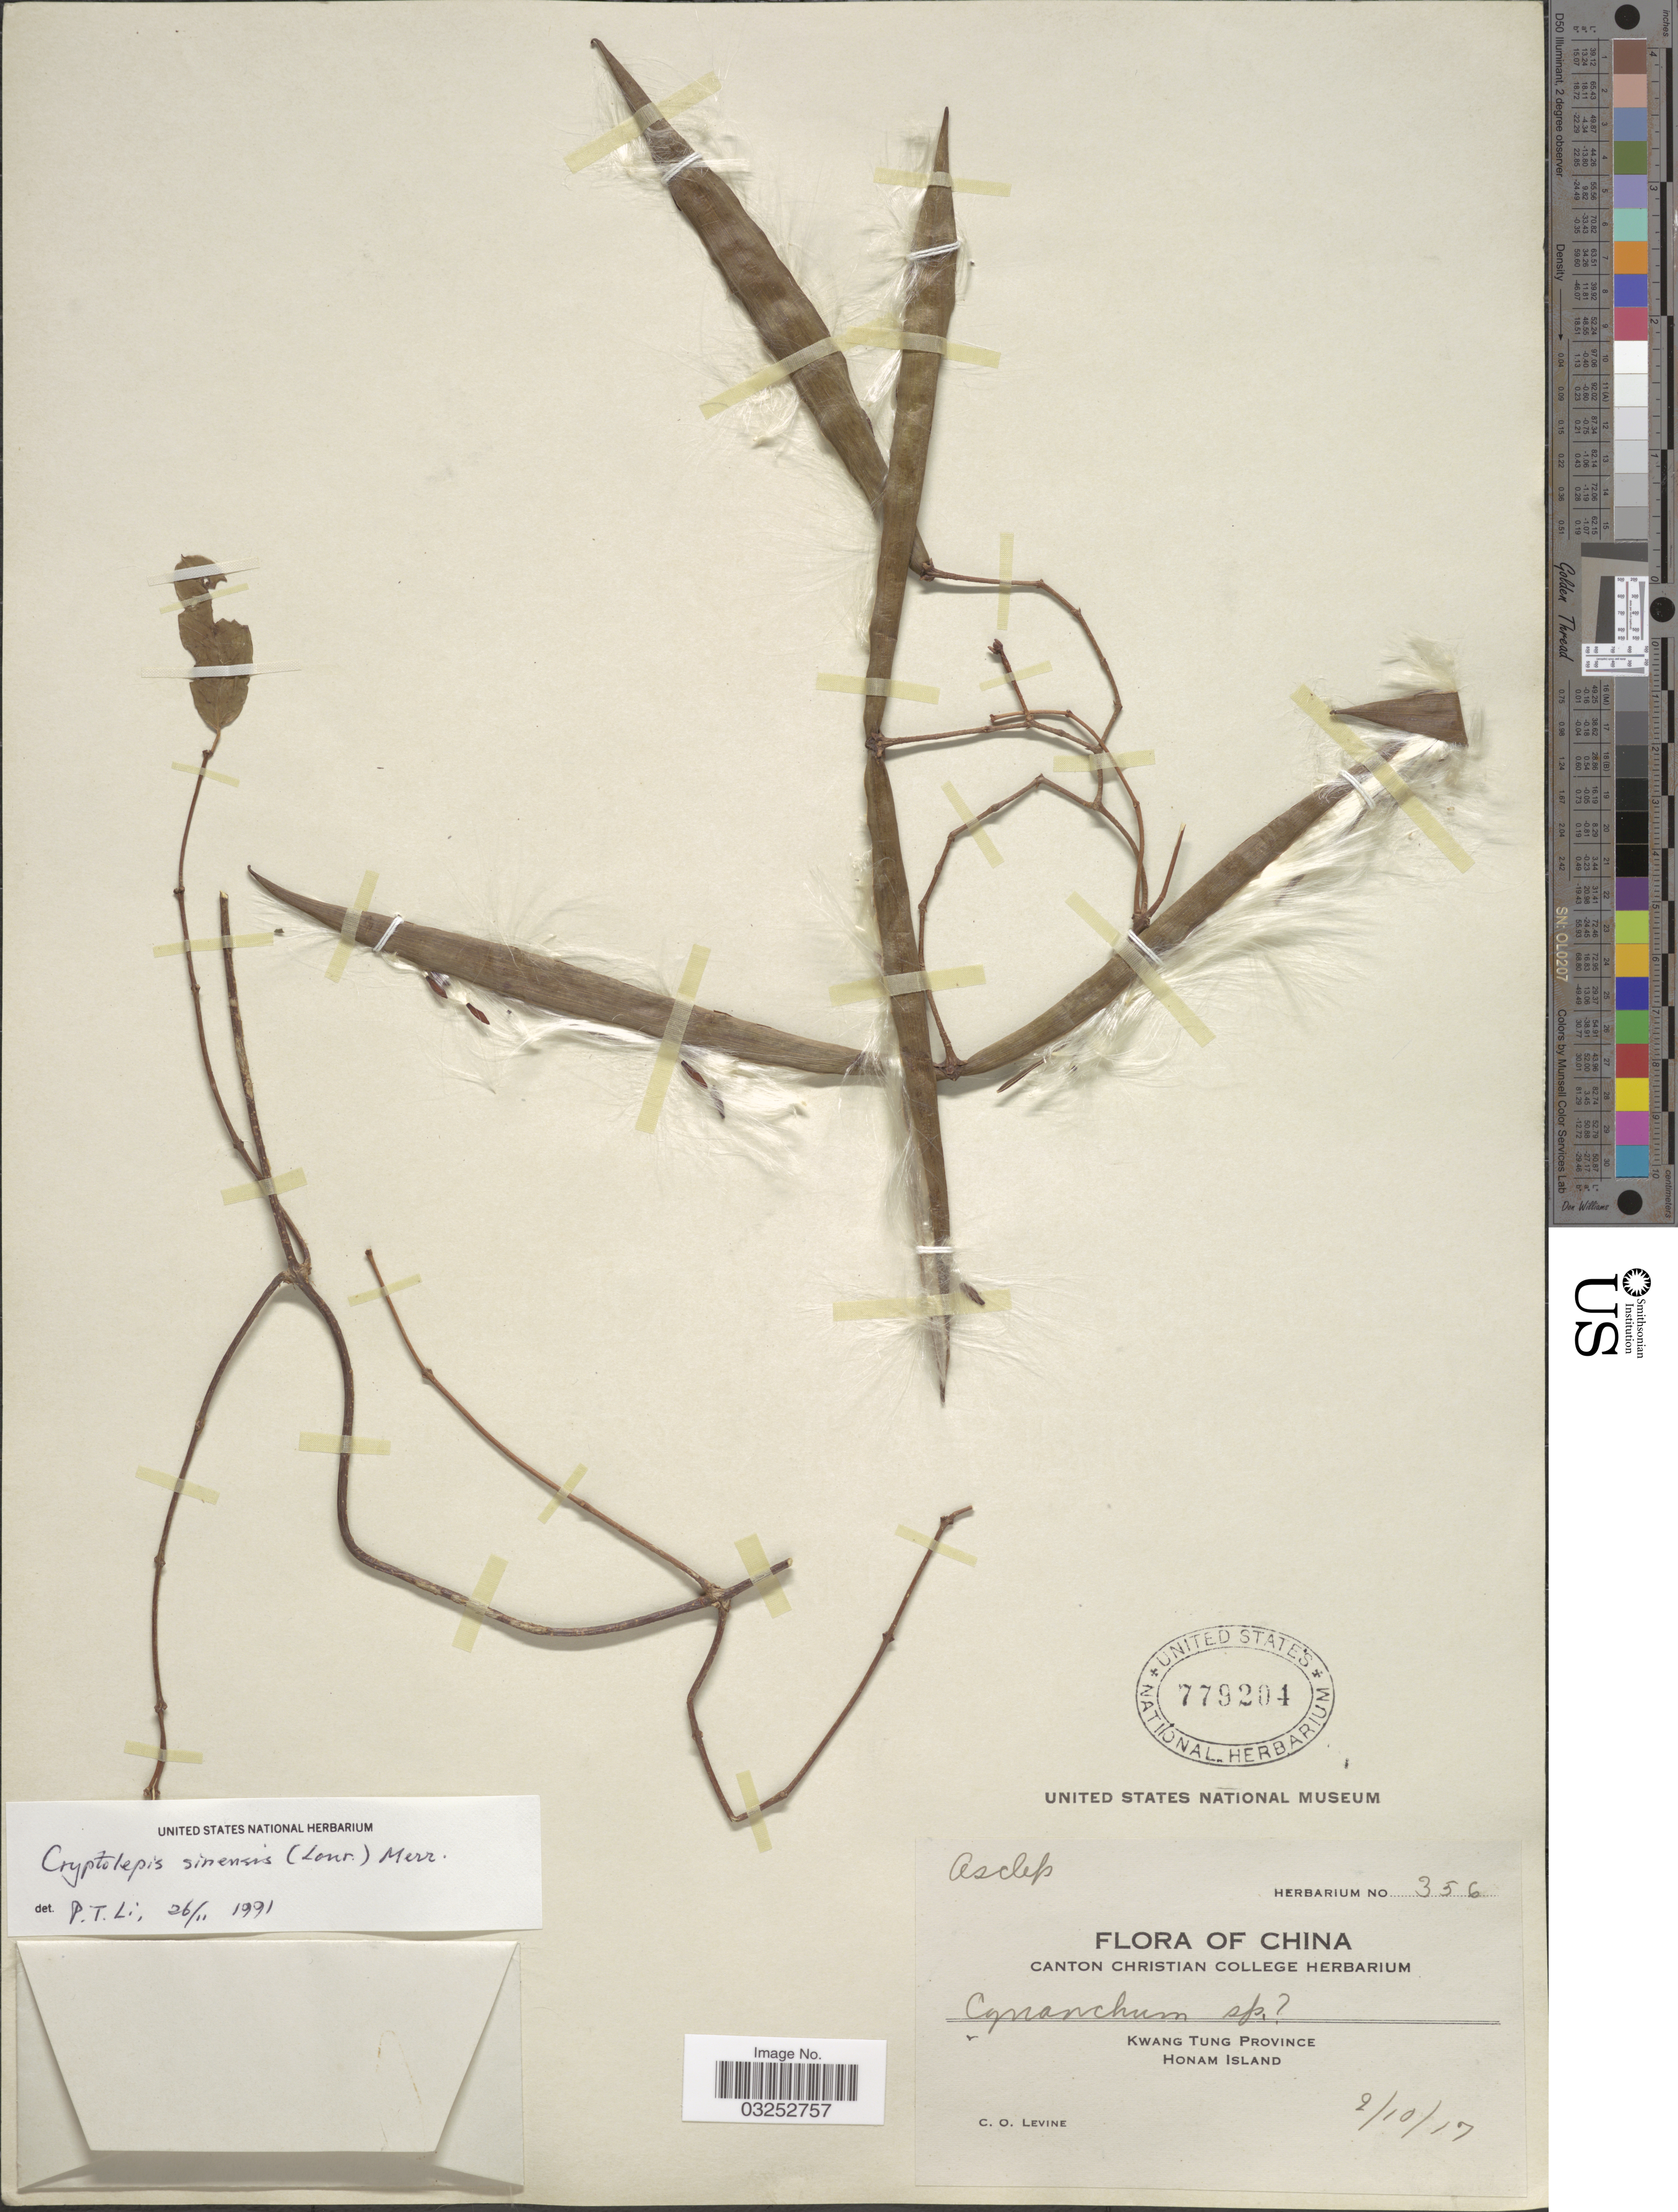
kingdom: Plantae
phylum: Tracheophyta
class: Magnoliopsida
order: Gentianales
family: Apocynaceae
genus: Cryptolepis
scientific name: Cryptolepis sinensis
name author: Merr.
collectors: C. O. Levine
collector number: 356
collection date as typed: Transcribed d/m/y: 2/10/17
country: China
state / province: Guangdong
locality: Kwang Tung Province, Honam Island.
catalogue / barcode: US 779204